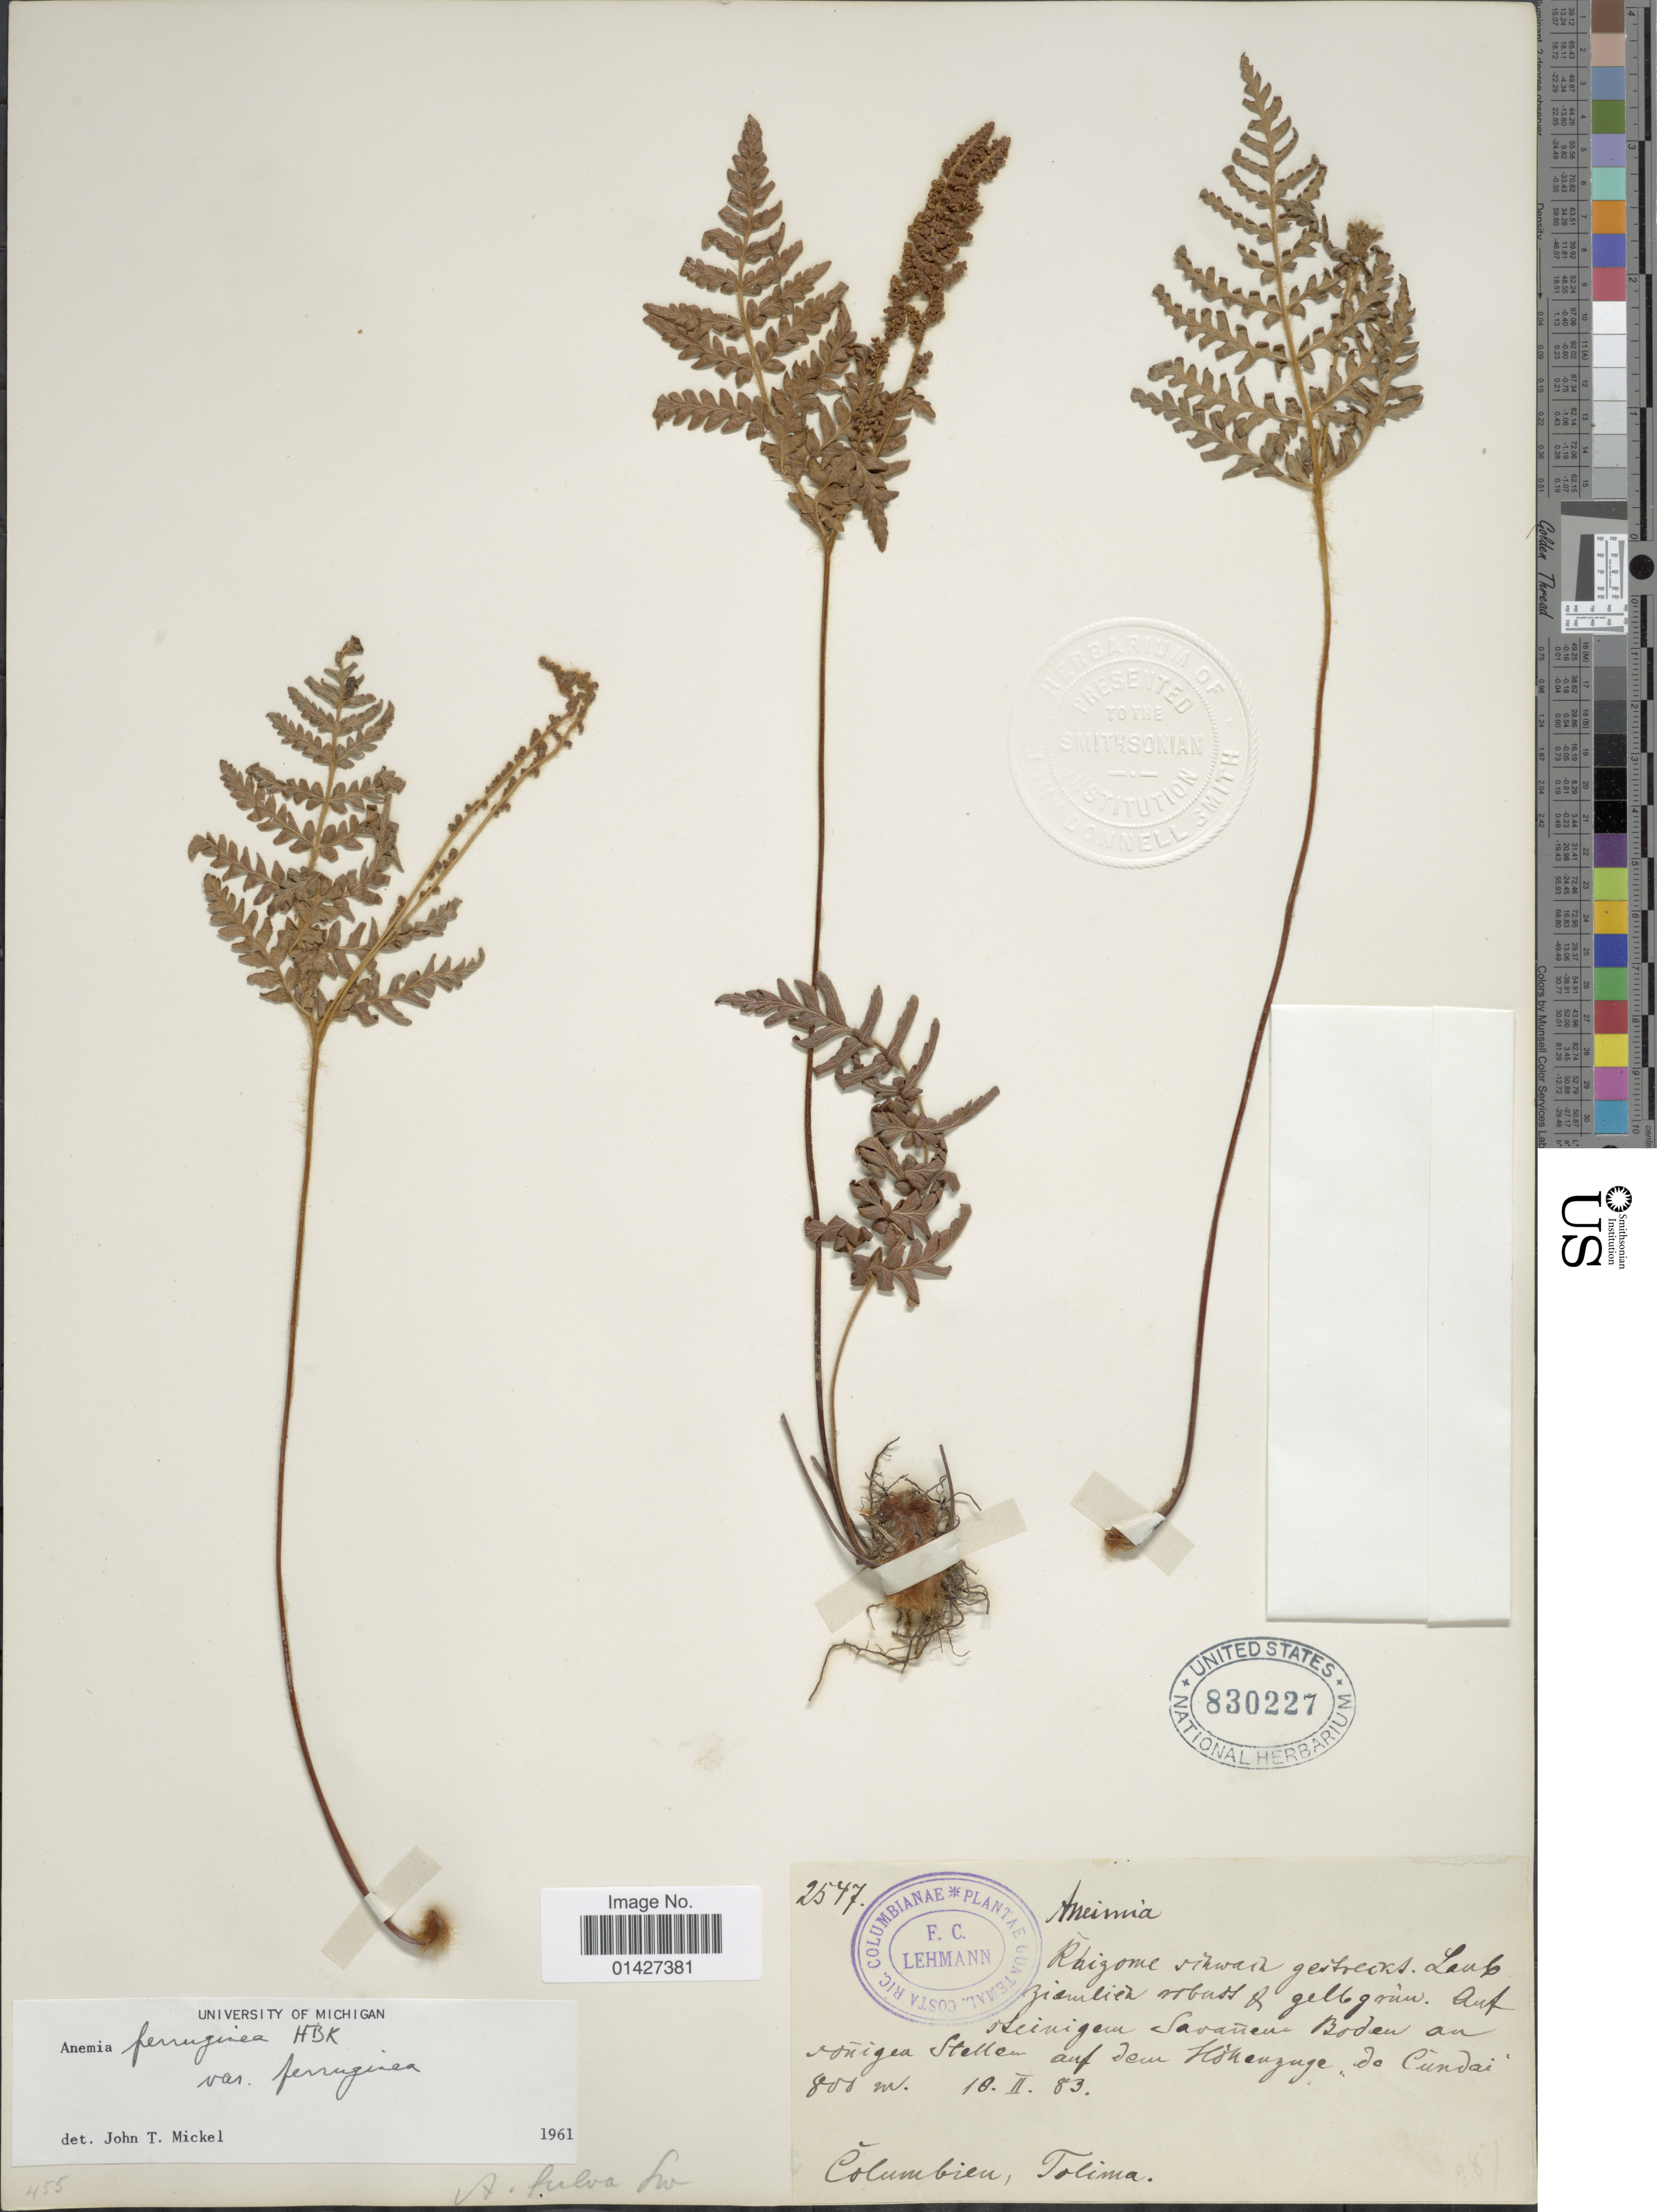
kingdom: Plantae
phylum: Tracheophyta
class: Polypodiopsida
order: Schizaeales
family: Anemiaceae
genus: Anemia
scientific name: Anemia ferruginea var. ferruginea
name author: Kunth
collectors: F. C. Lehmann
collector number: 2547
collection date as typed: Transcribed d/m/y: 10/2/83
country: Colombia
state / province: Tolima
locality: De Cundai (Cunday)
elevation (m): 800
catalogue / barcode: US 830227